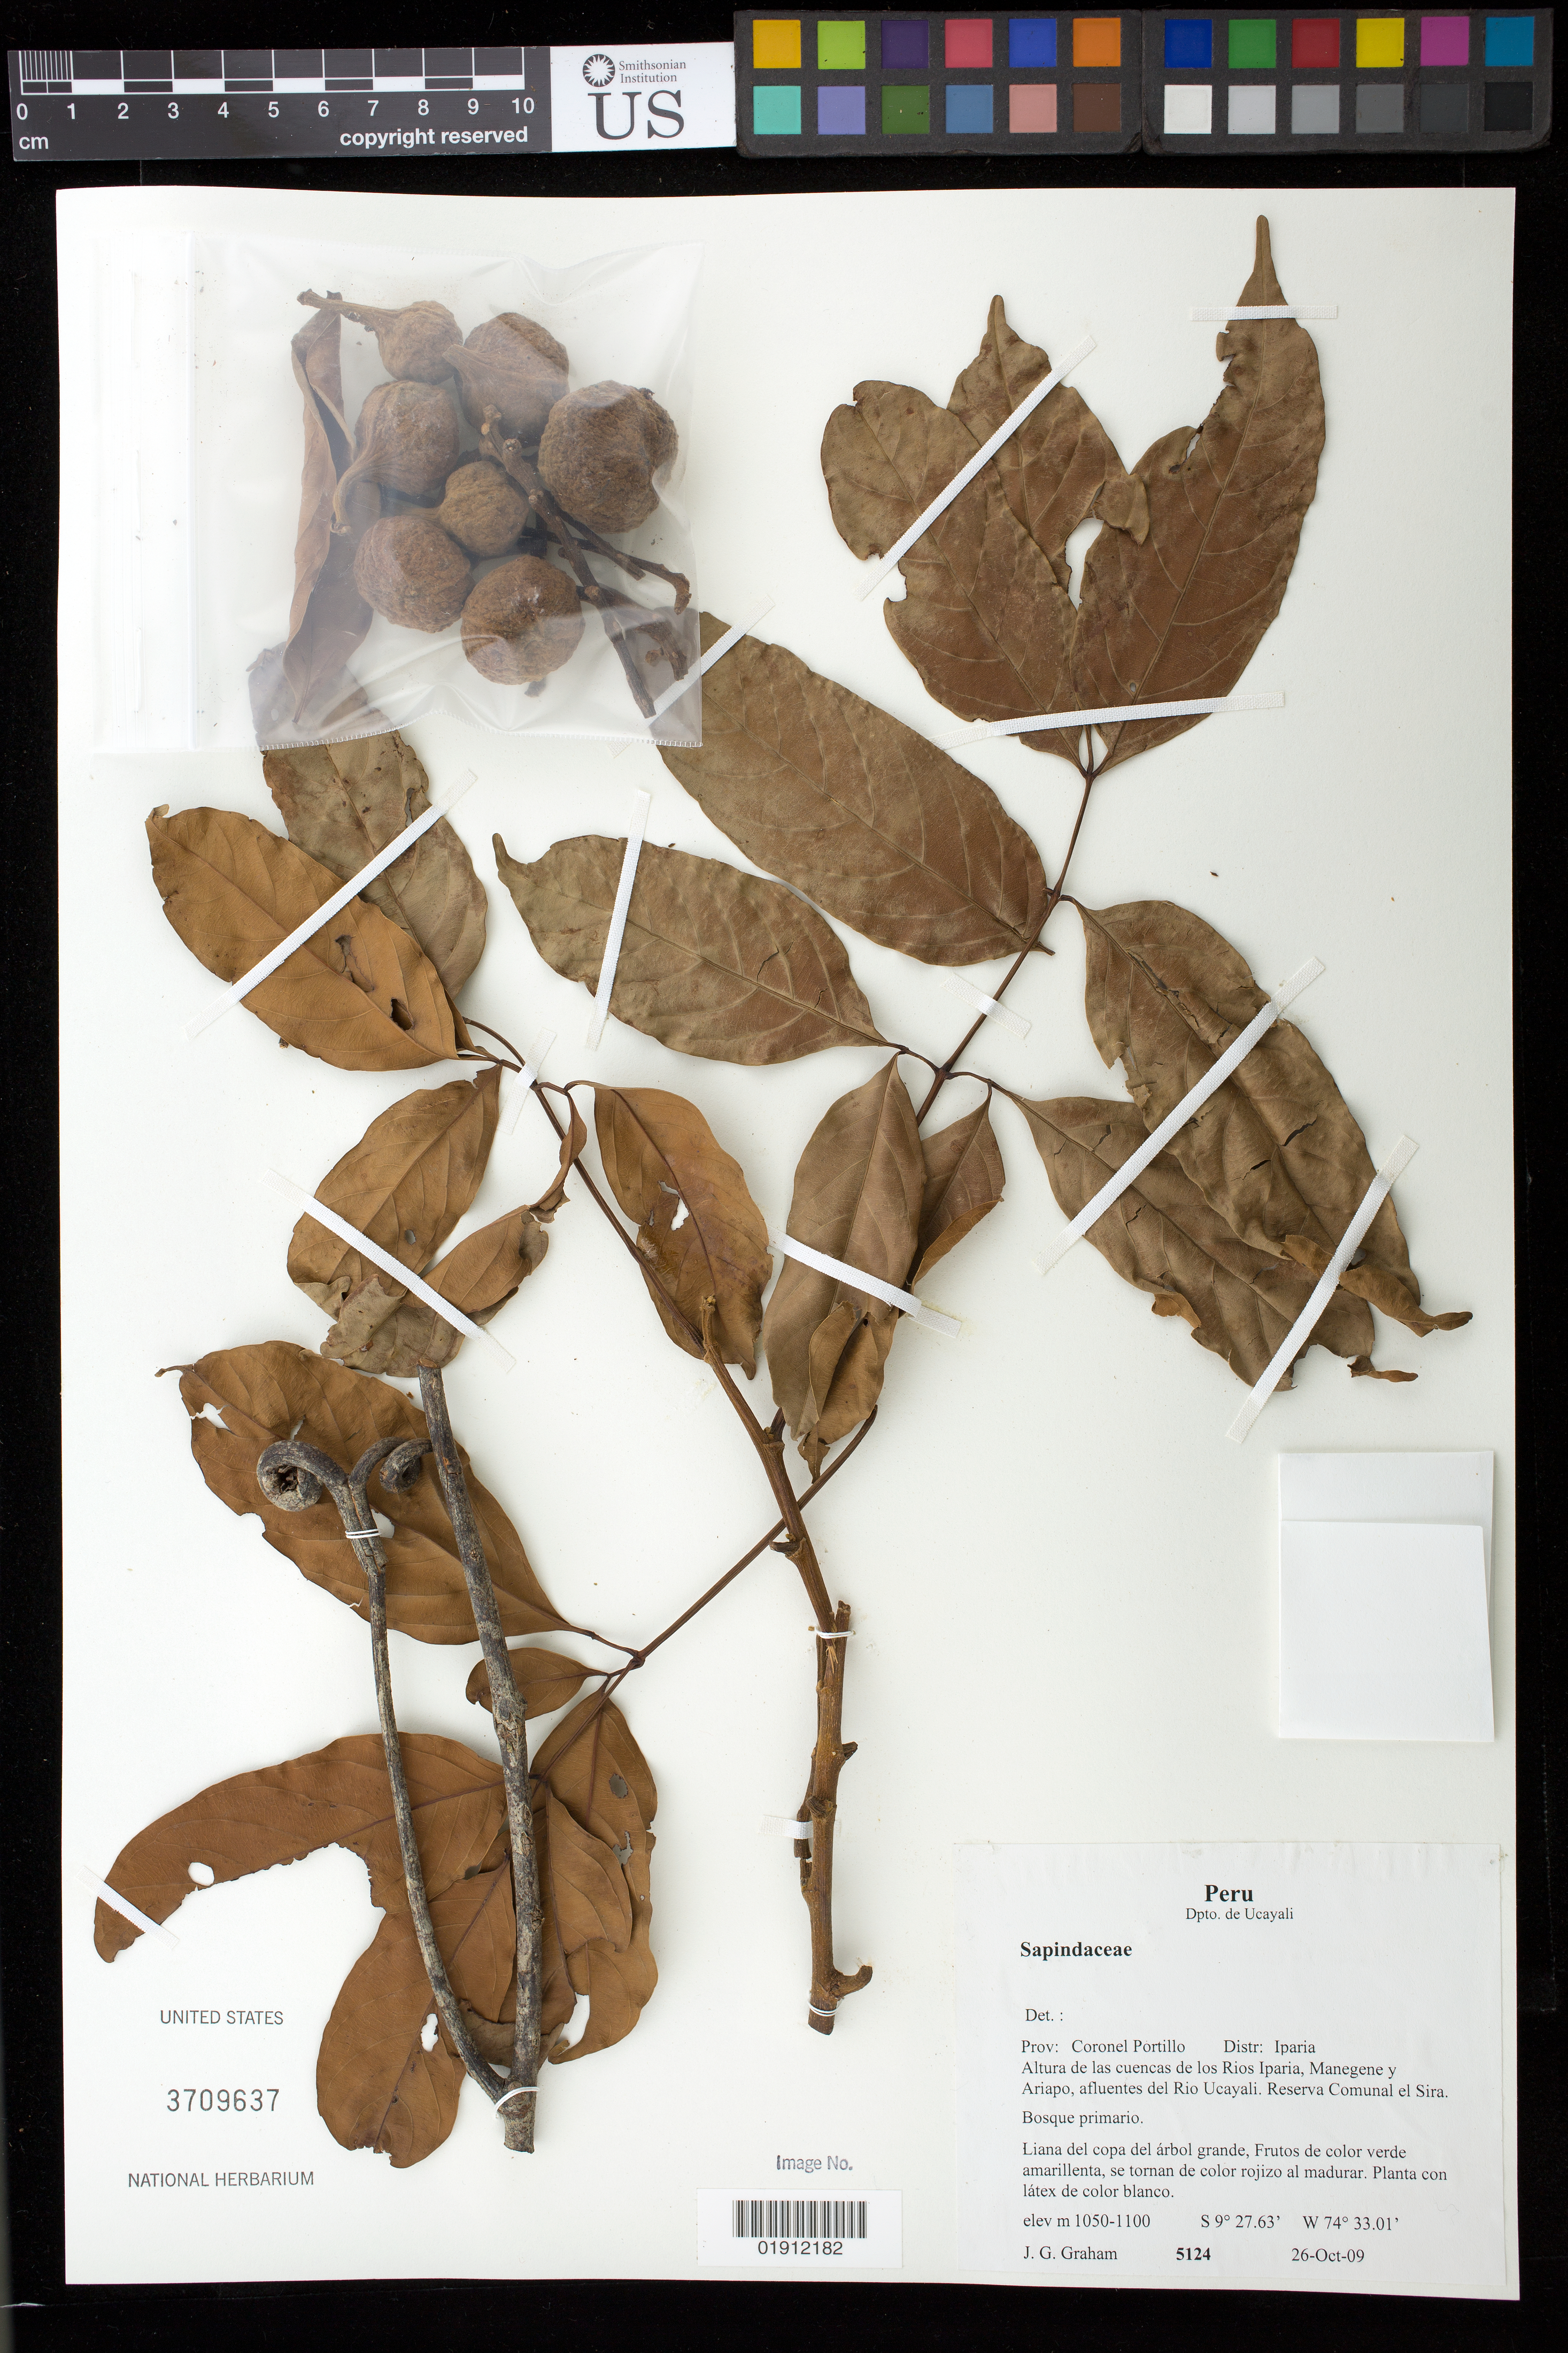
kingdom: Plantae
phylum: Tracheophyta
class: Magnoliopsida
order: Sapindales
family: Sapindaceae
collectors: J. Graham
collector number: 5124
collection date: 2009-10-26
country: Peru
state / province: Ucayali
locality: Prov. Coronel Portillo, Distr. Iparia, altura de las cuencas de los Rios Iparia, Manegene y Ariapo, afluentes del Rio Ucayali. Reserva Comunal el Dira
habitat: Bosque primario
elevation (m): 1050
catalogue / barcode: US 3709637